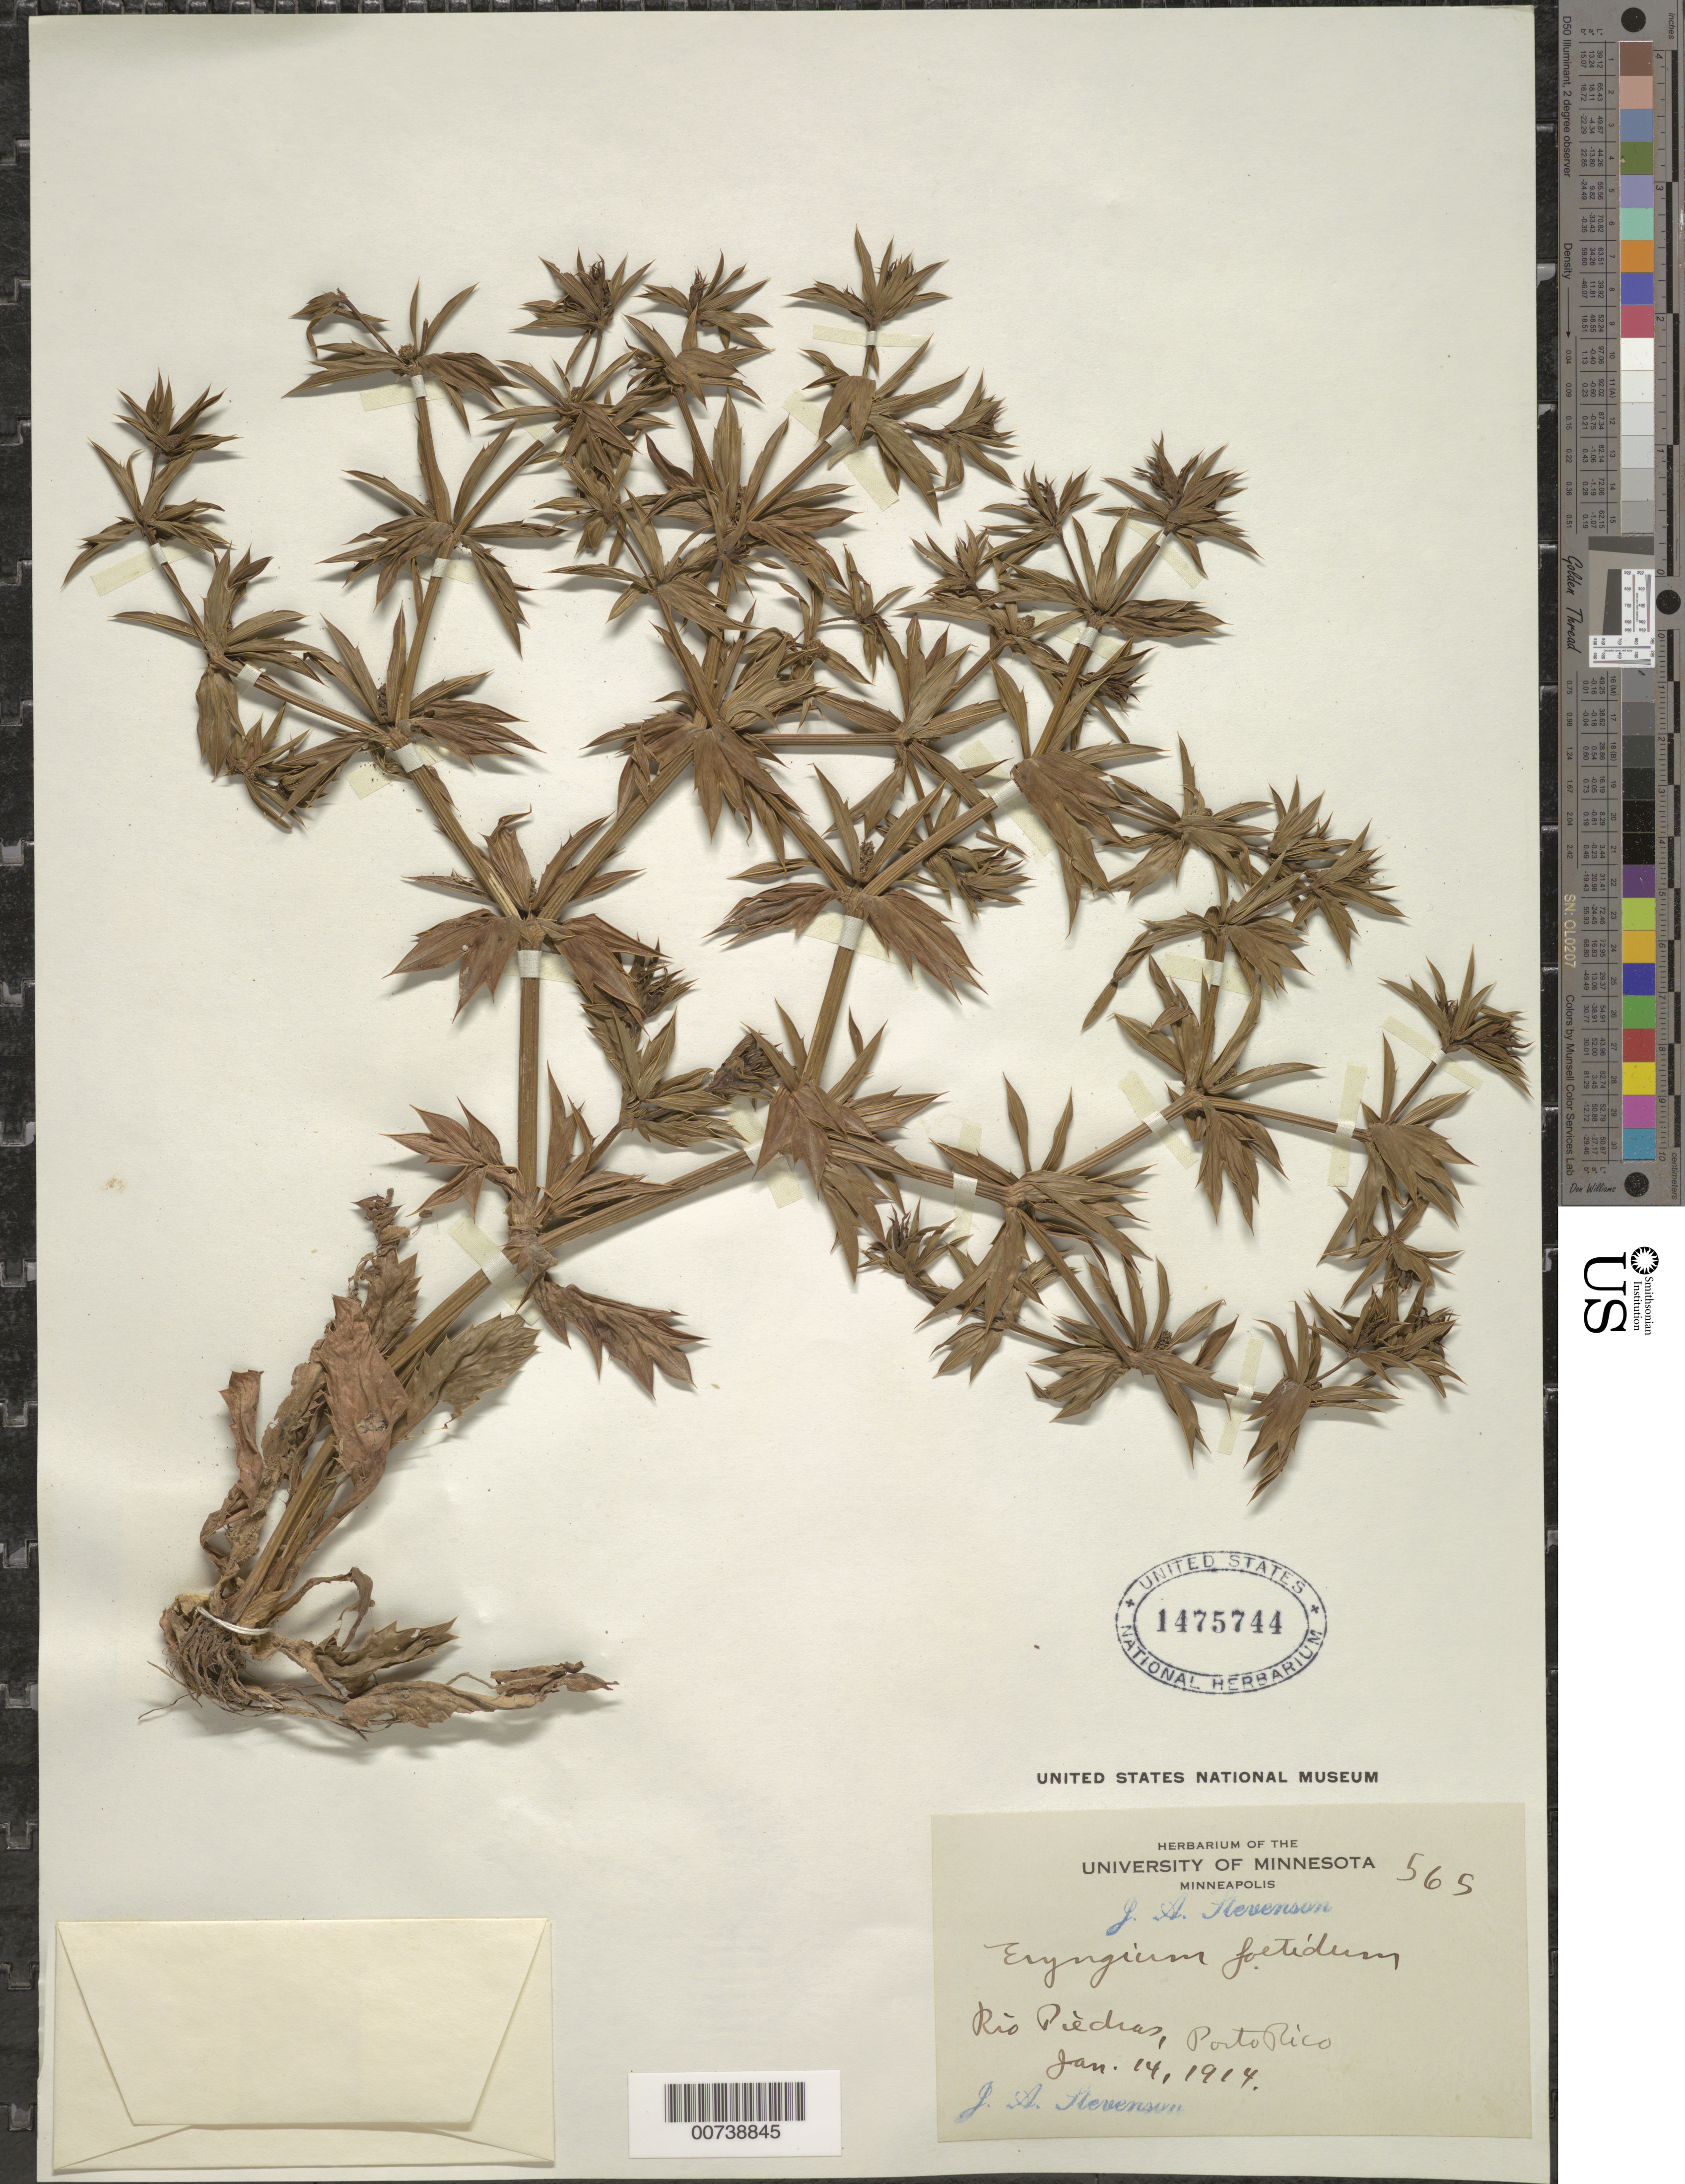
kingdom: Plantae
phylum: Tracheophyta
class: Magnoliopsida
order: Apiales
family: Apiaceae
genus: Eryngium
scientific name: Eryngium foetidum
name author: L.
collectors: J. Stevenson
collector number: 565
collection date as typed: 14 Jan 1914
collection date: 1914-01-14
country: Puerto Rico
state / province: San Juan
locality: Rio Piedras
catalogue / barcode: US 1475744